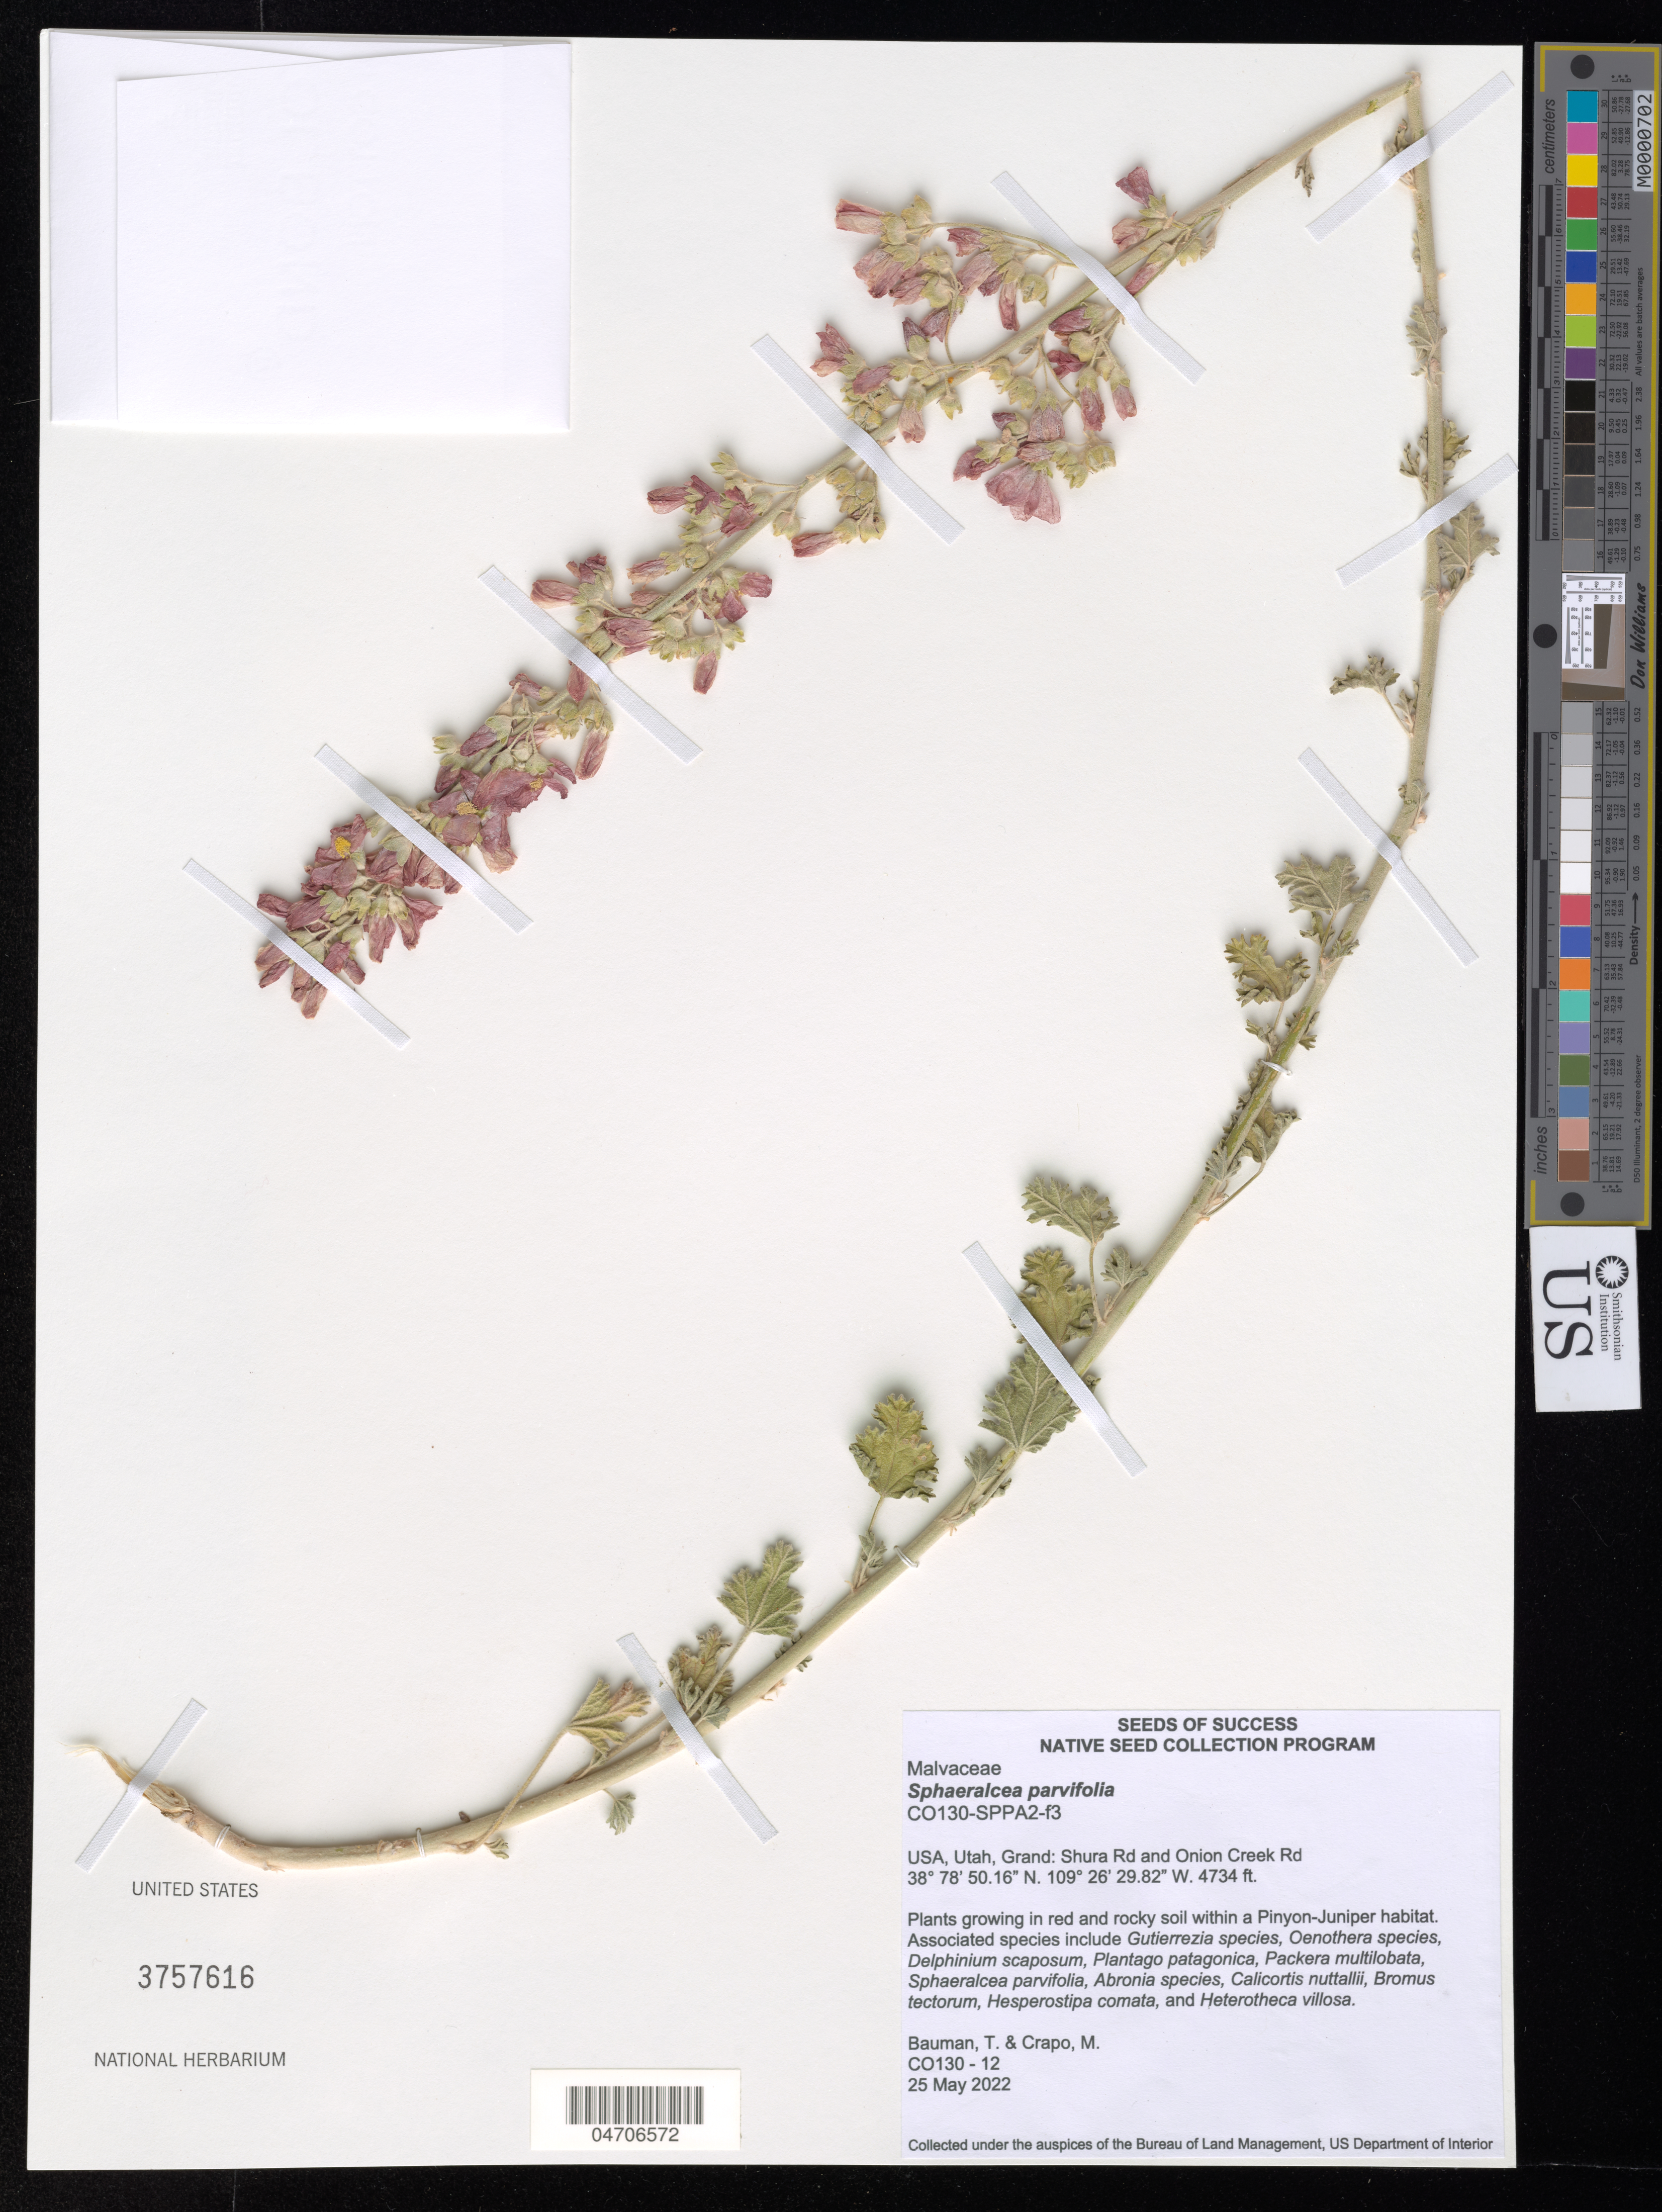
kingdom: Plantae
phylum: Tracheophyta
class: Magnoliopsida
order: Malvales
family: Malvaceae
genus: Sphaeralcea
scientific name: Sphaeralcea parvifolia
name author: A. Nelson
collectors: K. Gage & G. Woronow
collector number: CO130-12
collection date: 2022-05-25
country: United States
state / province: Utah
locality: Grand: Shura Rd and Onion Creek Rd.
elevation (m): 1443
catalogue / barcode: US 3757616